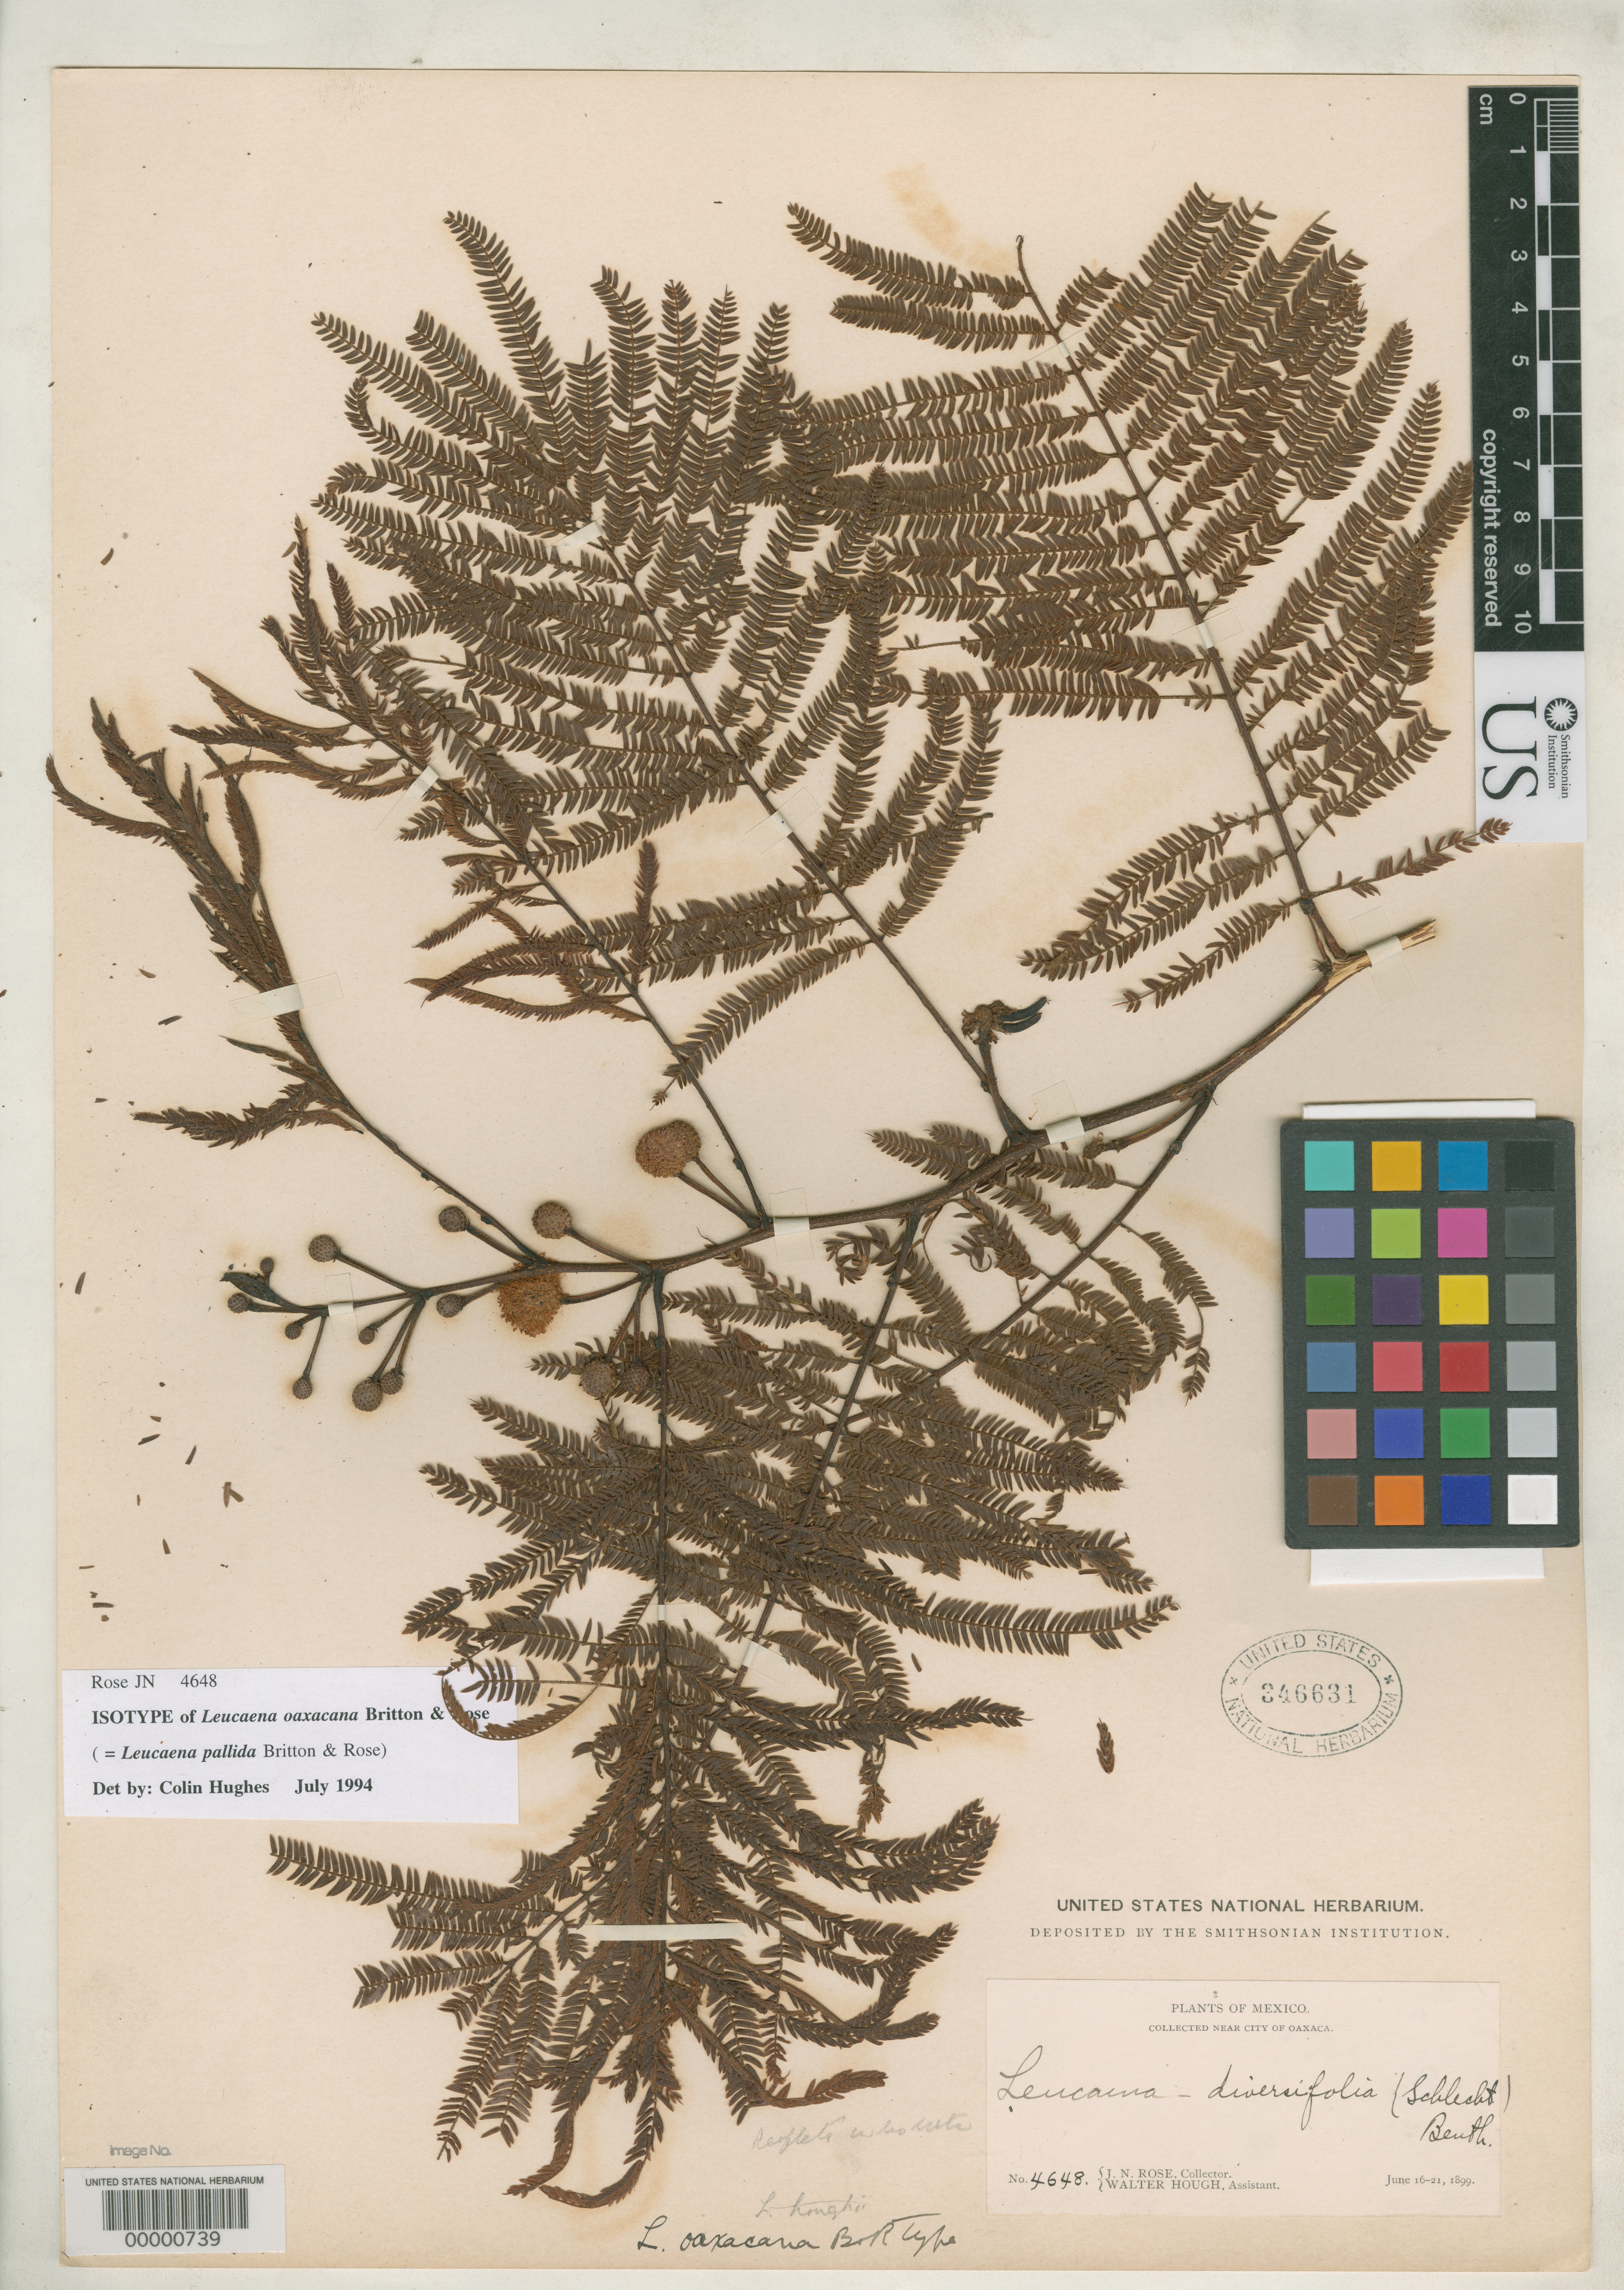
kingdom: Plantae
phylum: Tracheophyta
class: Magnoliopsida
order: Fabales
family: Fabaceae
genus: Leucaena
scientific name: Leucaena oaxacana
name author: Britton & Rose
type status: Isotype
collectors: J. N. Rose & W. Hough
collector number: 4648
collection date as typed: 16 Jun 1899 to 21 Jun 1899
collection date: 1899-06-16/1899-06-21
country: Mexico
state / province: Oaxaca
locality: Neaer city of Oaxaca.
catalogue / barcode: US 346631